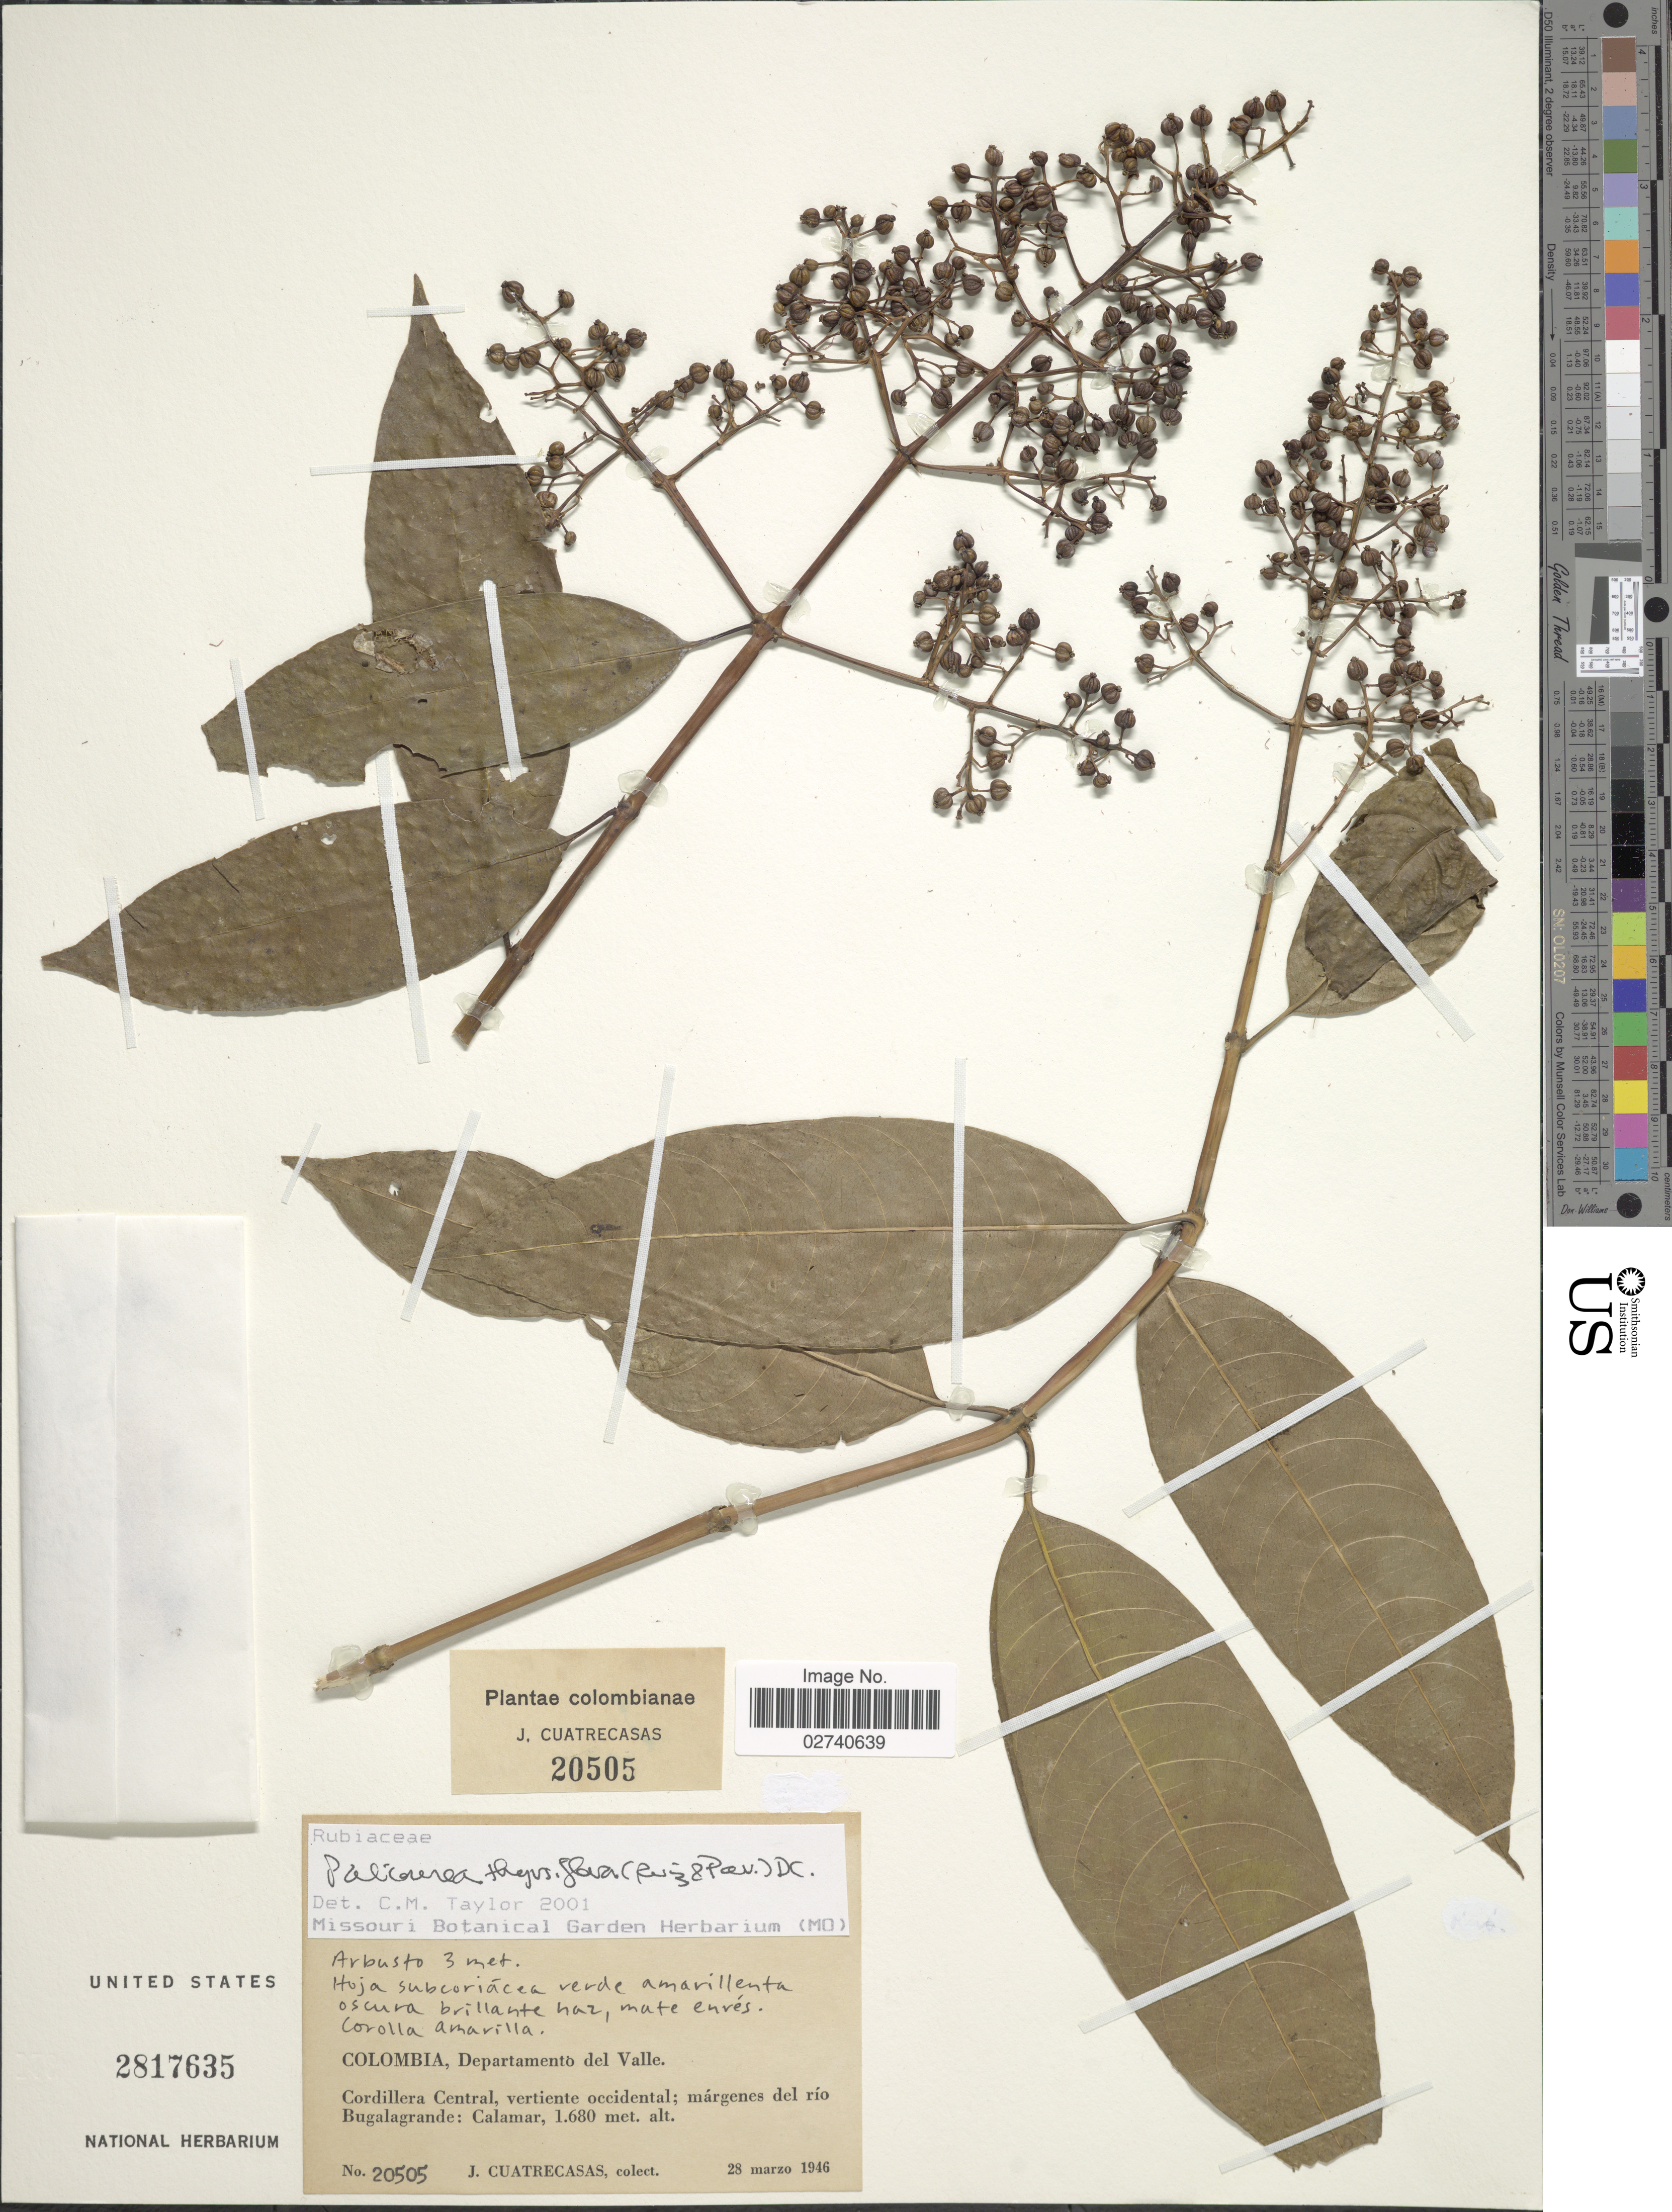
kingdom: Plantae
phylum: Tracheophyta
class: Magnoliopsida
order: Gentianales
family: Rubiaceae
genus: Palicourea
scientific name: Palicourea thyrsiflora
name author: (Ruiz & Pav.) DC.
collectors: J. Cuatrecasas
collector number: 20505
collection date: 1946-03-28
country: Colombia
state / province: Valle del Cauca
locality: Departamento del Valle. Cordillera Central, vertiente occidental; margenes del rio Bugalagrande: Calamar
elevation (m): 1680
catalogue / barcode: US 2817635